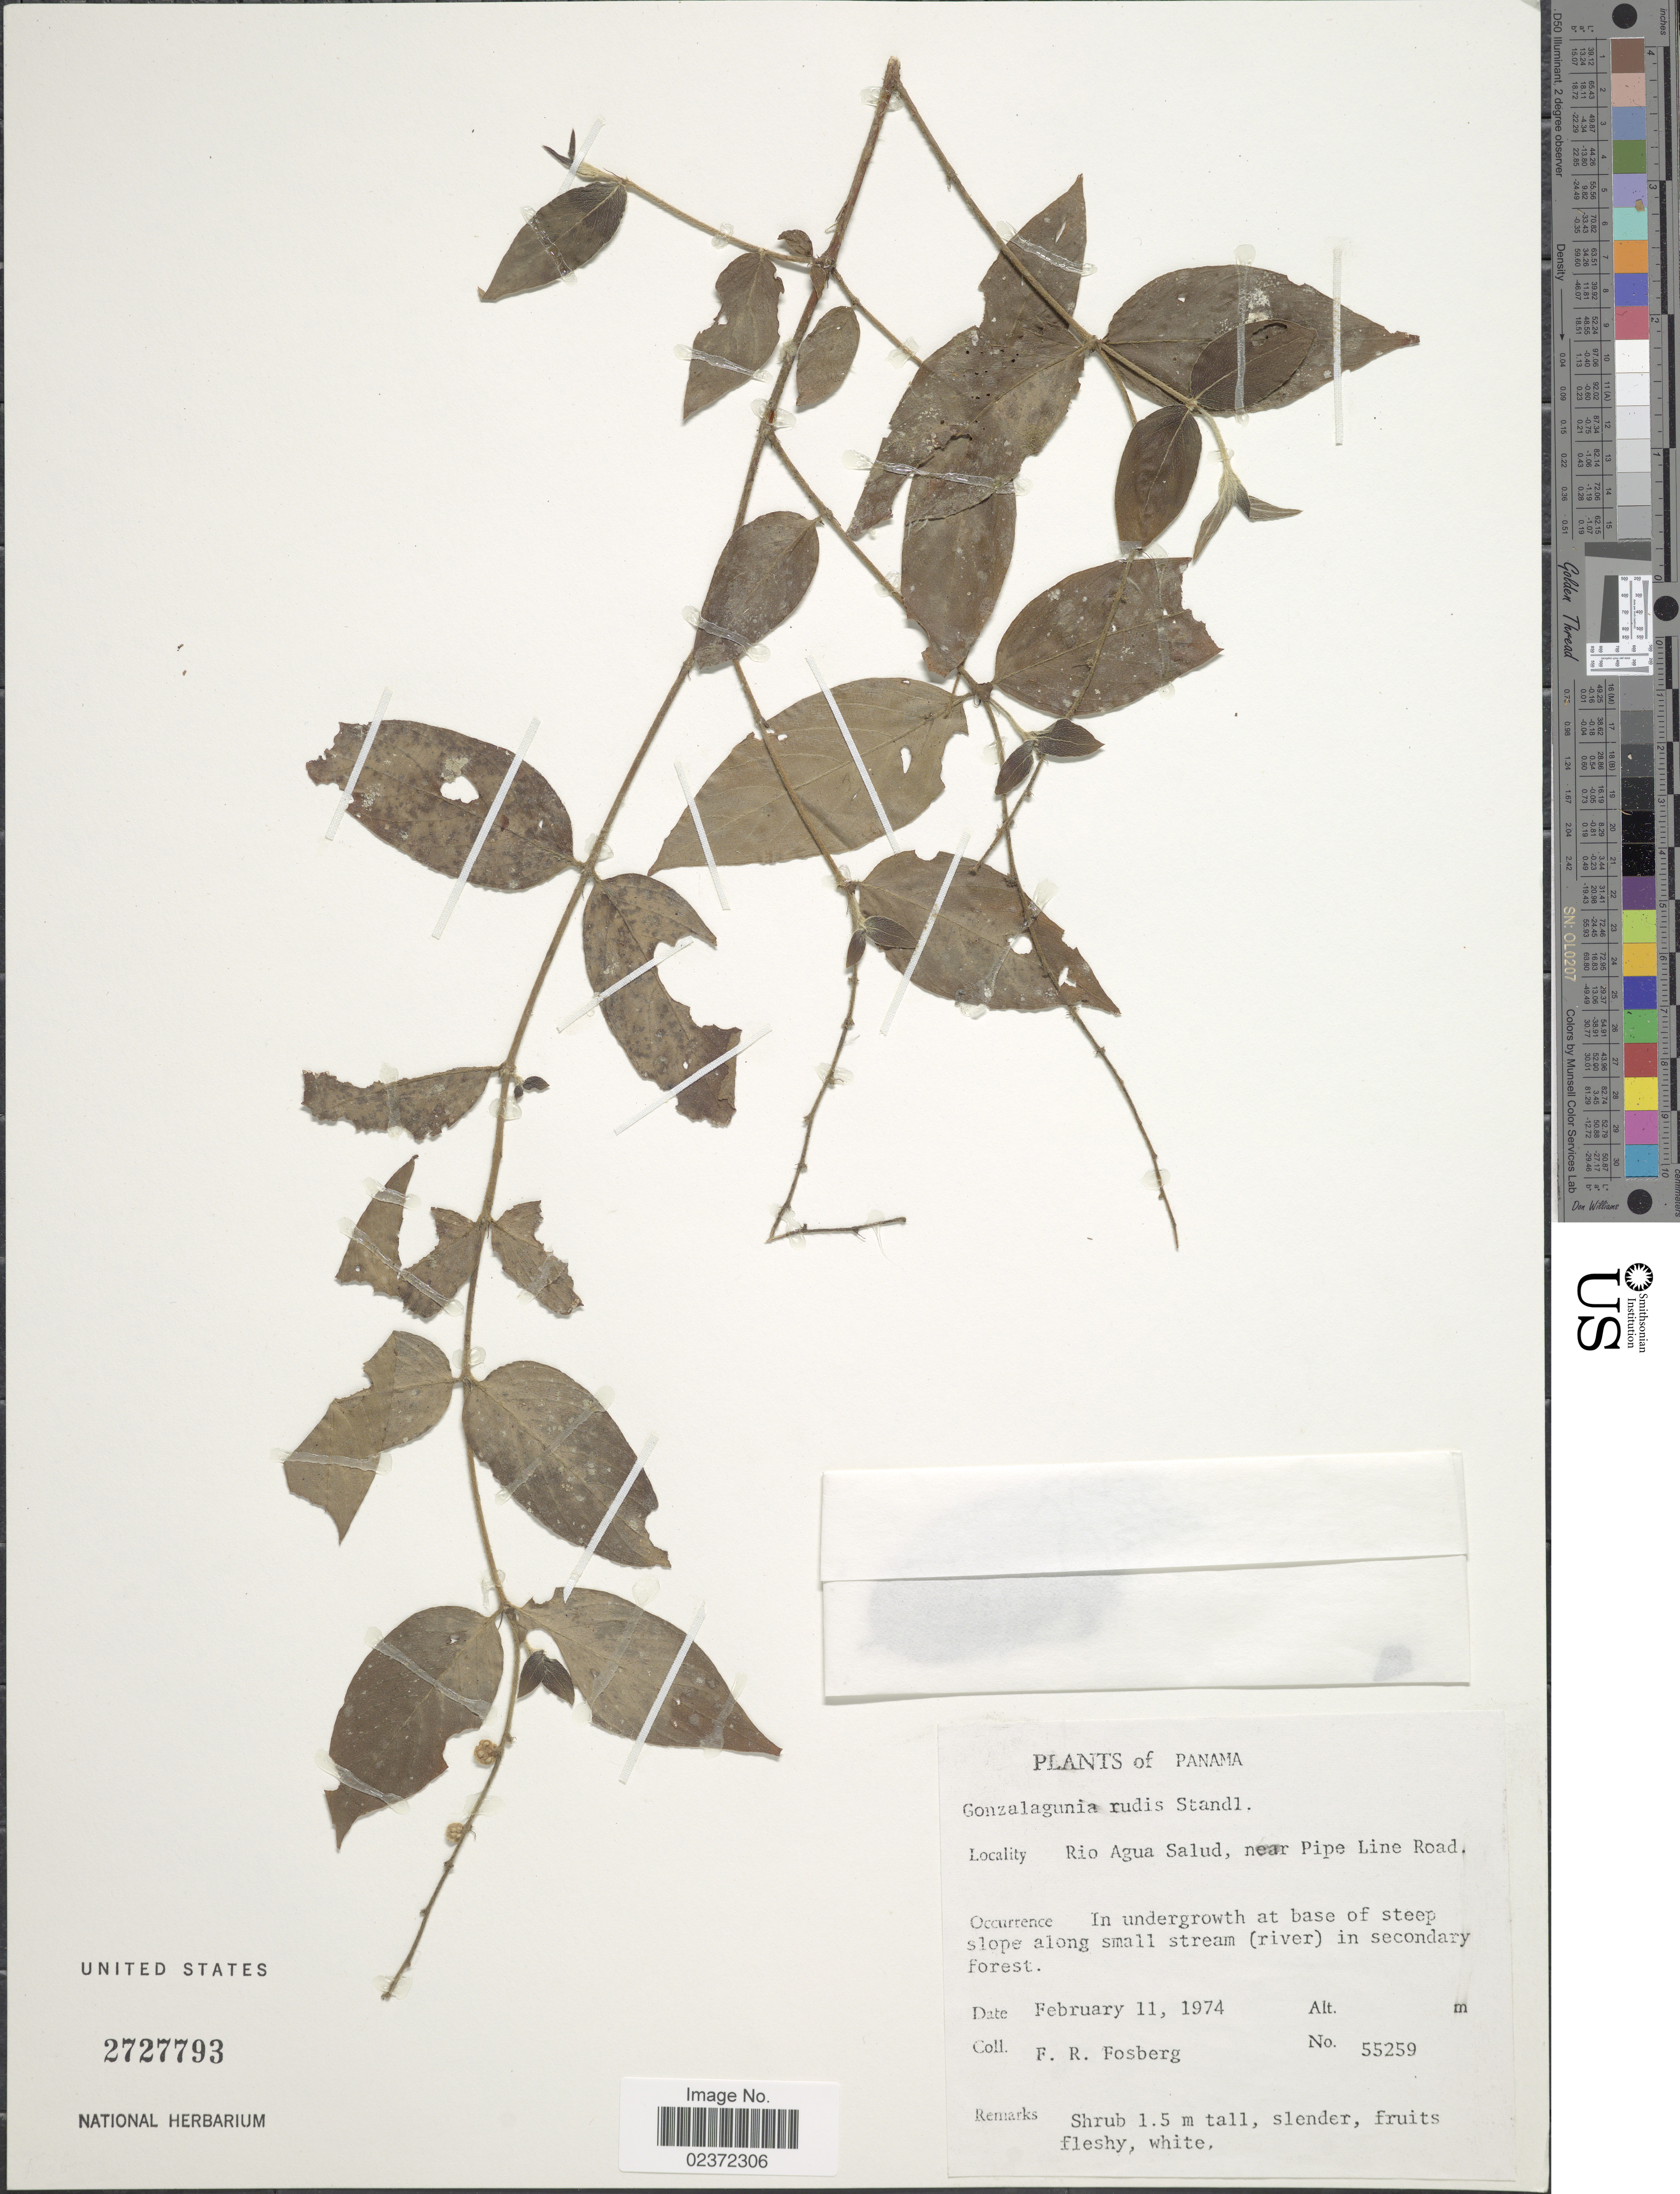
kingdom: Plantae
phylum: Tracheophyta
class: Magnoliopsida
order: Gentianales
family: Rubiaceae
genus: Duggena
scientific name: Duggena rudis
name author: Standl.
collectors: F. R. Fosberg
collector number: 55259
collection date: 1974-02-11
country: Panama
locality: Rio Agua Salud, near Pipe Line Road, in undergrowth at base of steep slope along small stream (river) in secondary forest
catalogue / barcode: US 2727793